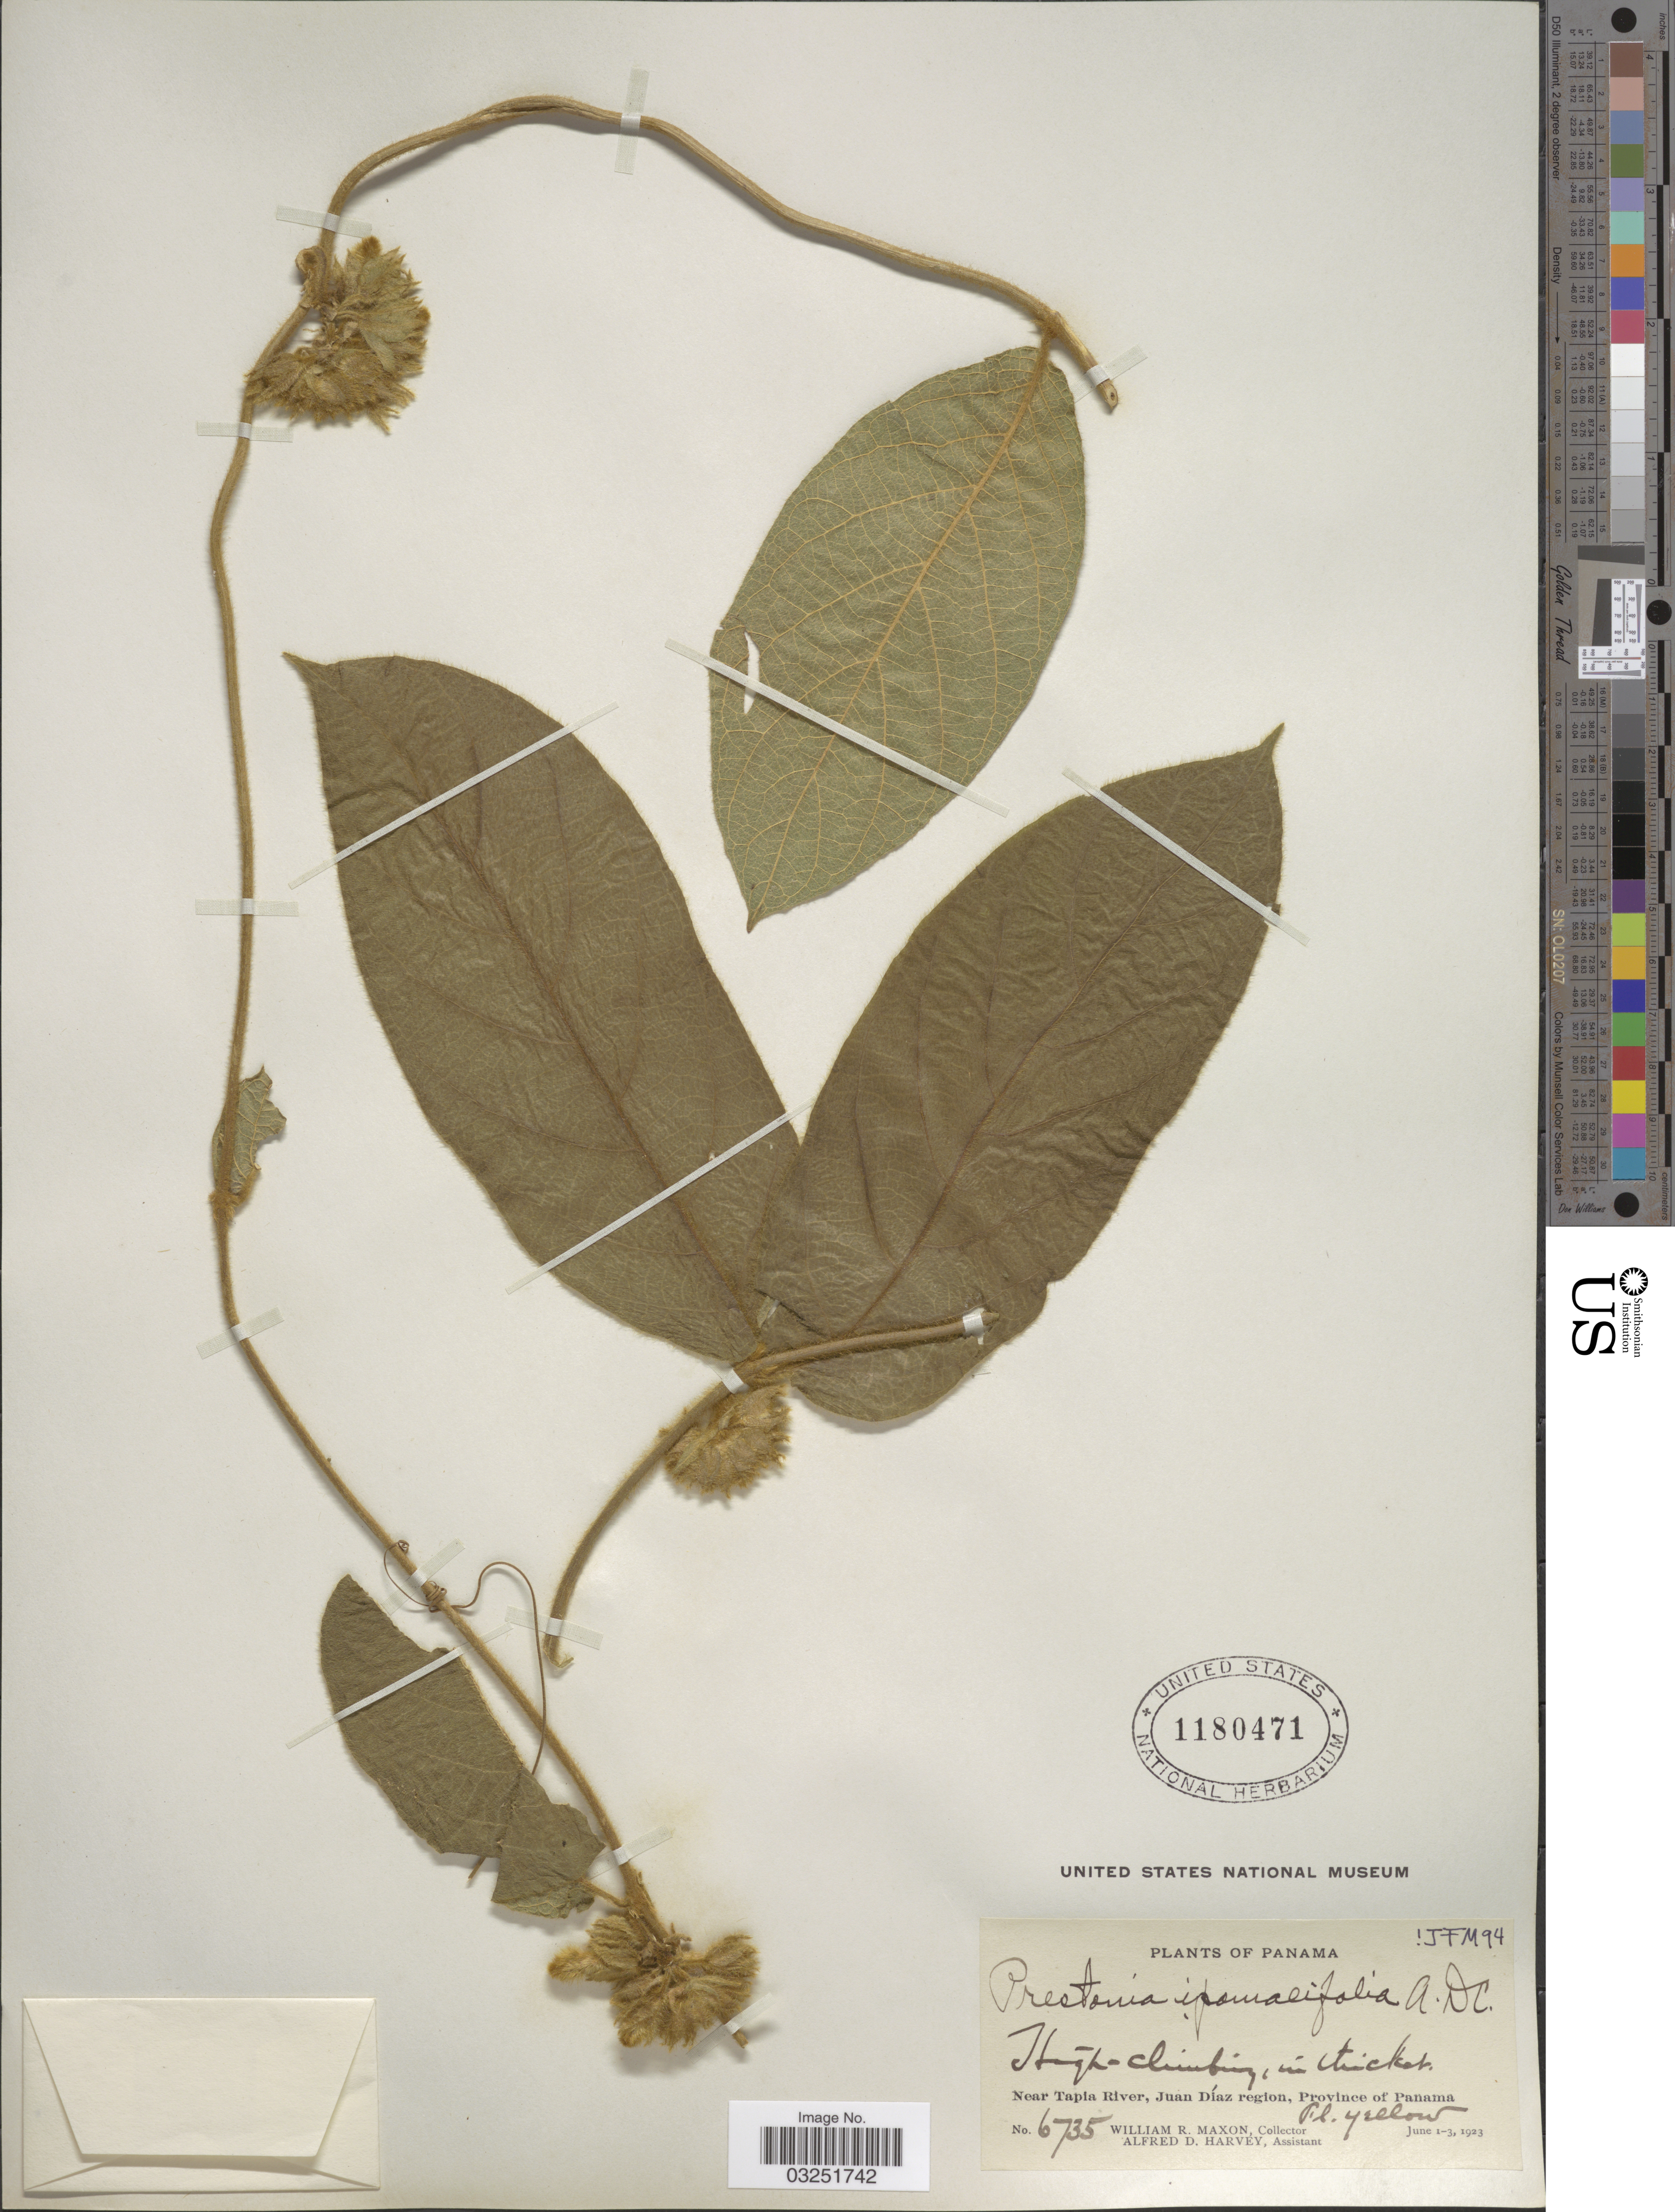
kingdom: Plantae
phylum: Tracheophyta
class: Magnoliopsida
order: Gentianales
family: Apocynaceae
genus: Prestonia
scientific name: Prestonia ipomaeifolia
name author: A. DC.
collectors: W. R. Maxon & A. D. Harvey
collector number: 6735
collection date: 1923-06-01/1923-06-03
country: Panama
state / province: Panamá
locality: Near Tapia River, Juan Díaz region, Province of Panama.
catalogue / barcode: US 1180471